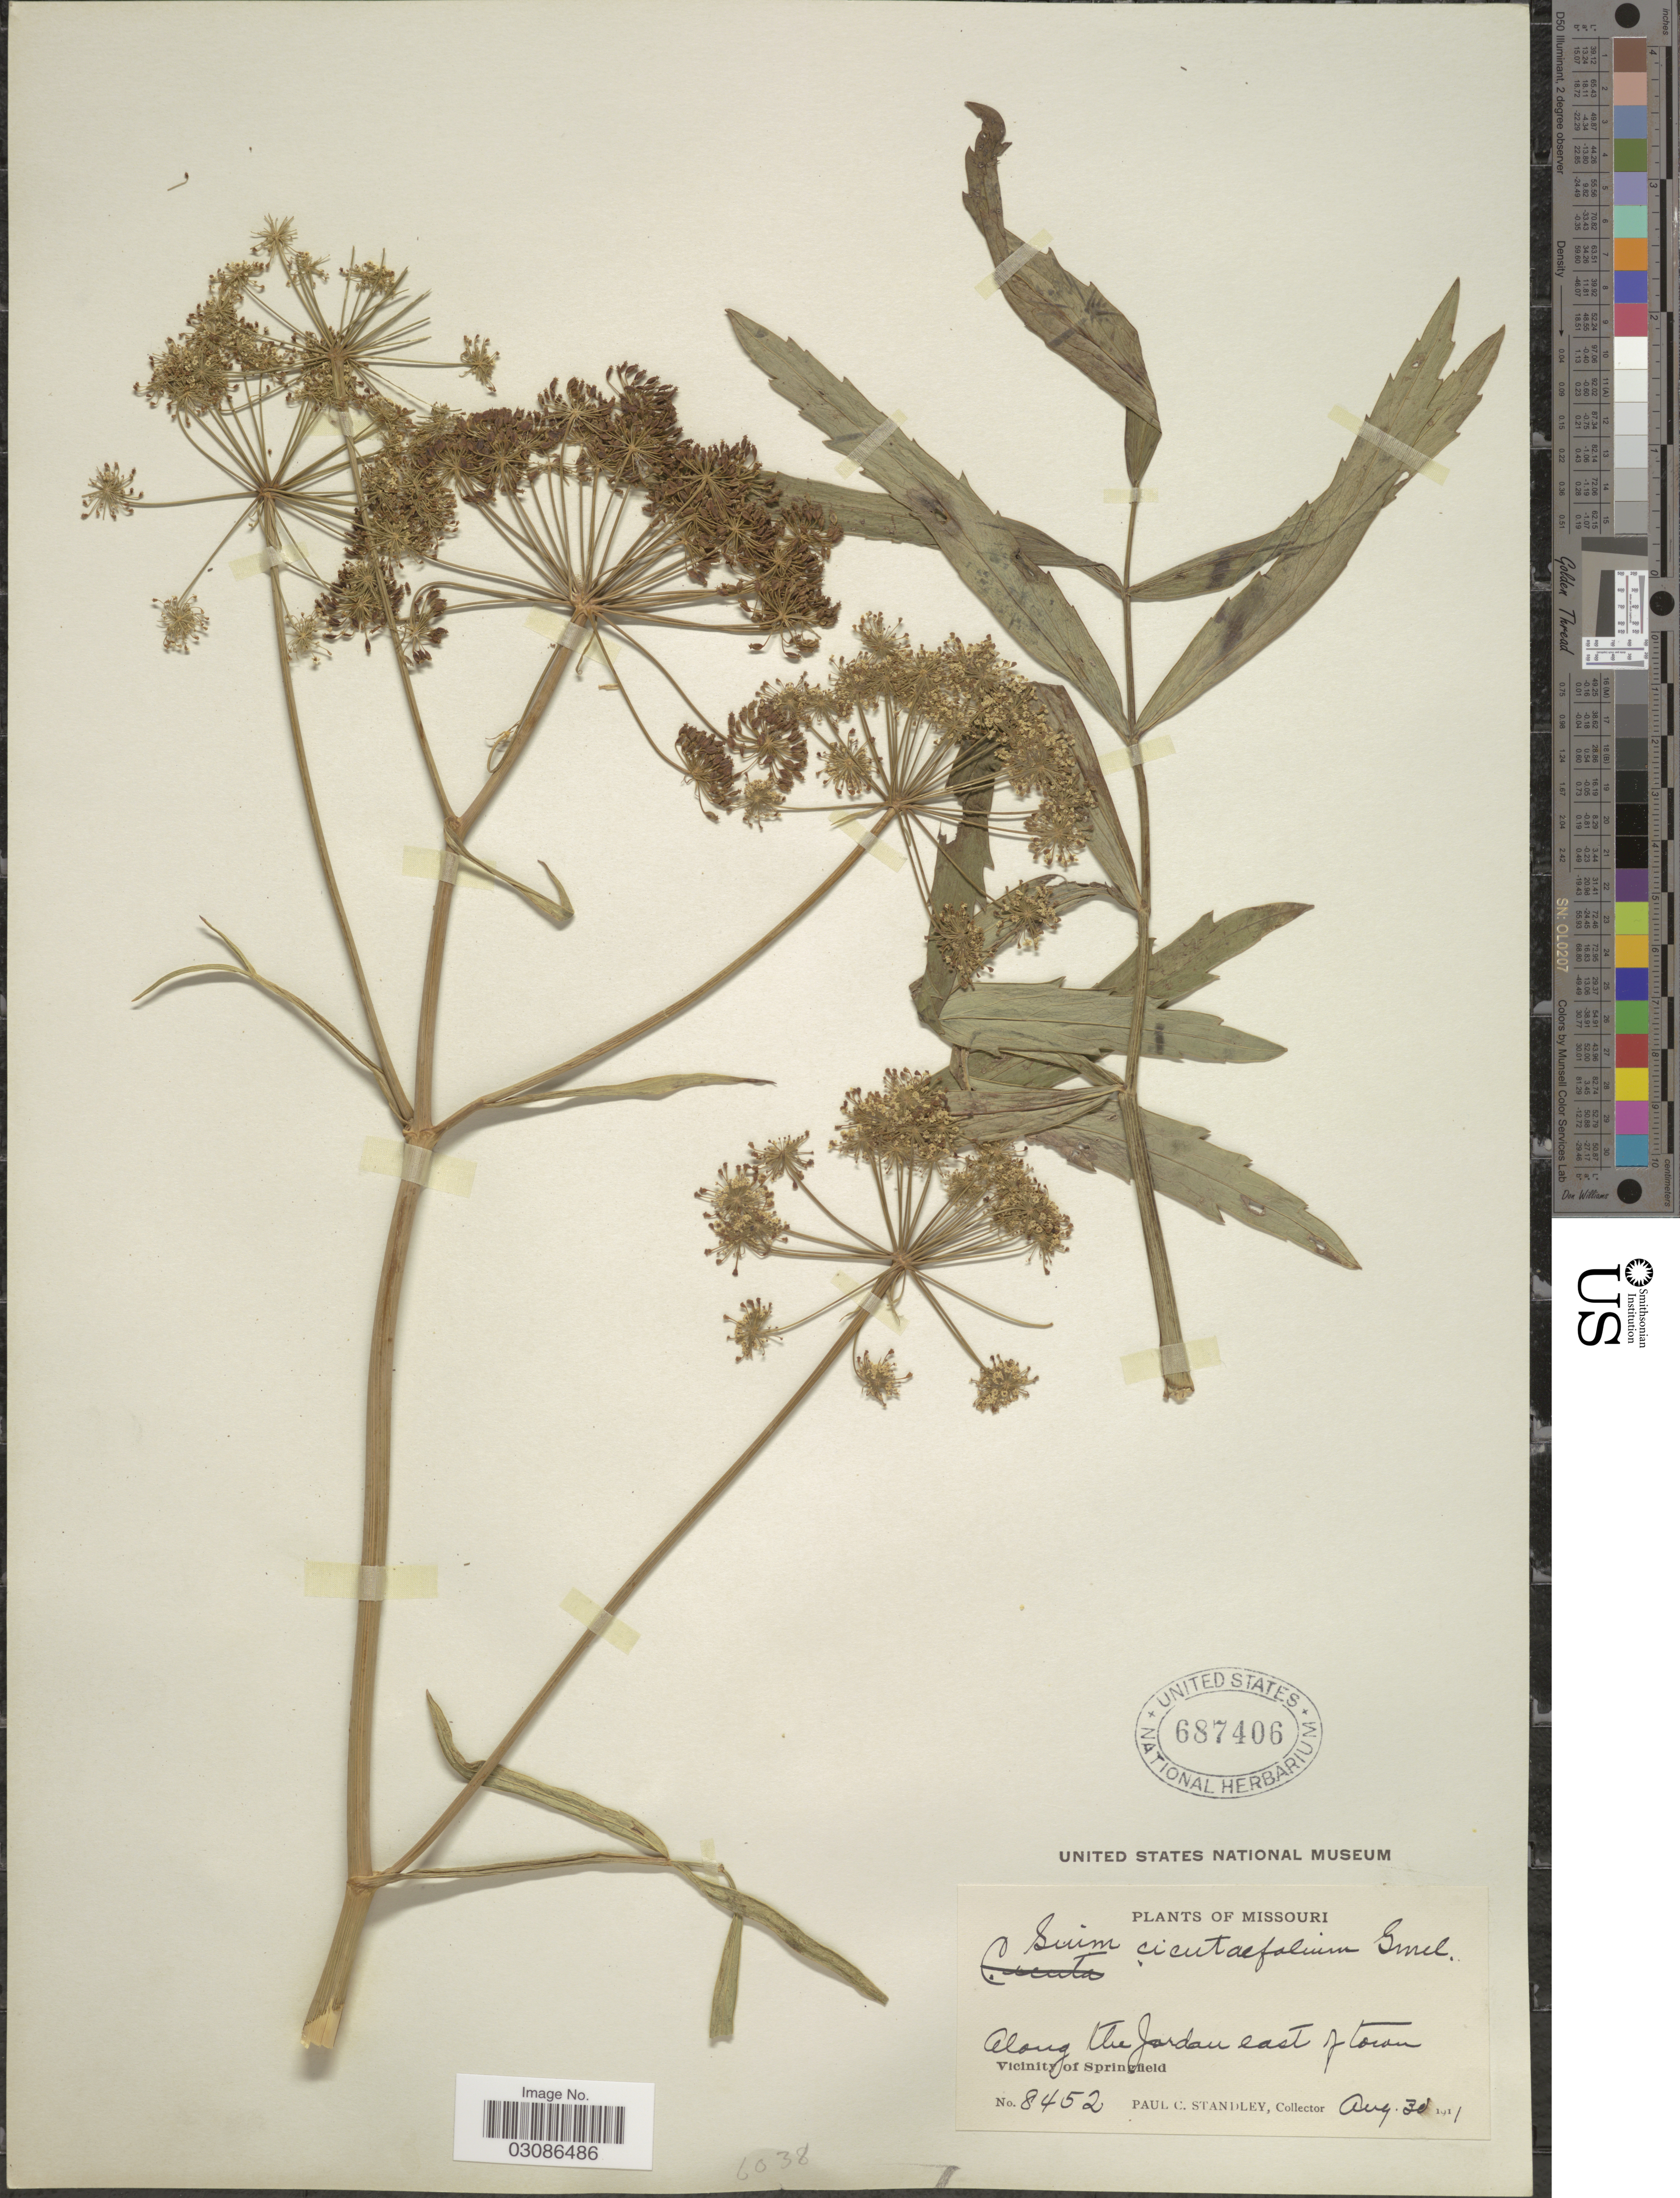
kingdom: Plantae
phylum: Tracheophyta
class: Magnoliopsida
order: Apiales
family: Apiaceae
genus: Sium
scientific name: Sium suave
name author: Walter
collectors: P. C. Standley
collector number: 8452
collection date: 1911-08-30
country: United States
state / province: Missouri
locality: Along the Jordan east of town, Vicinity of Springfield.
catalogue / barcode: US 687406